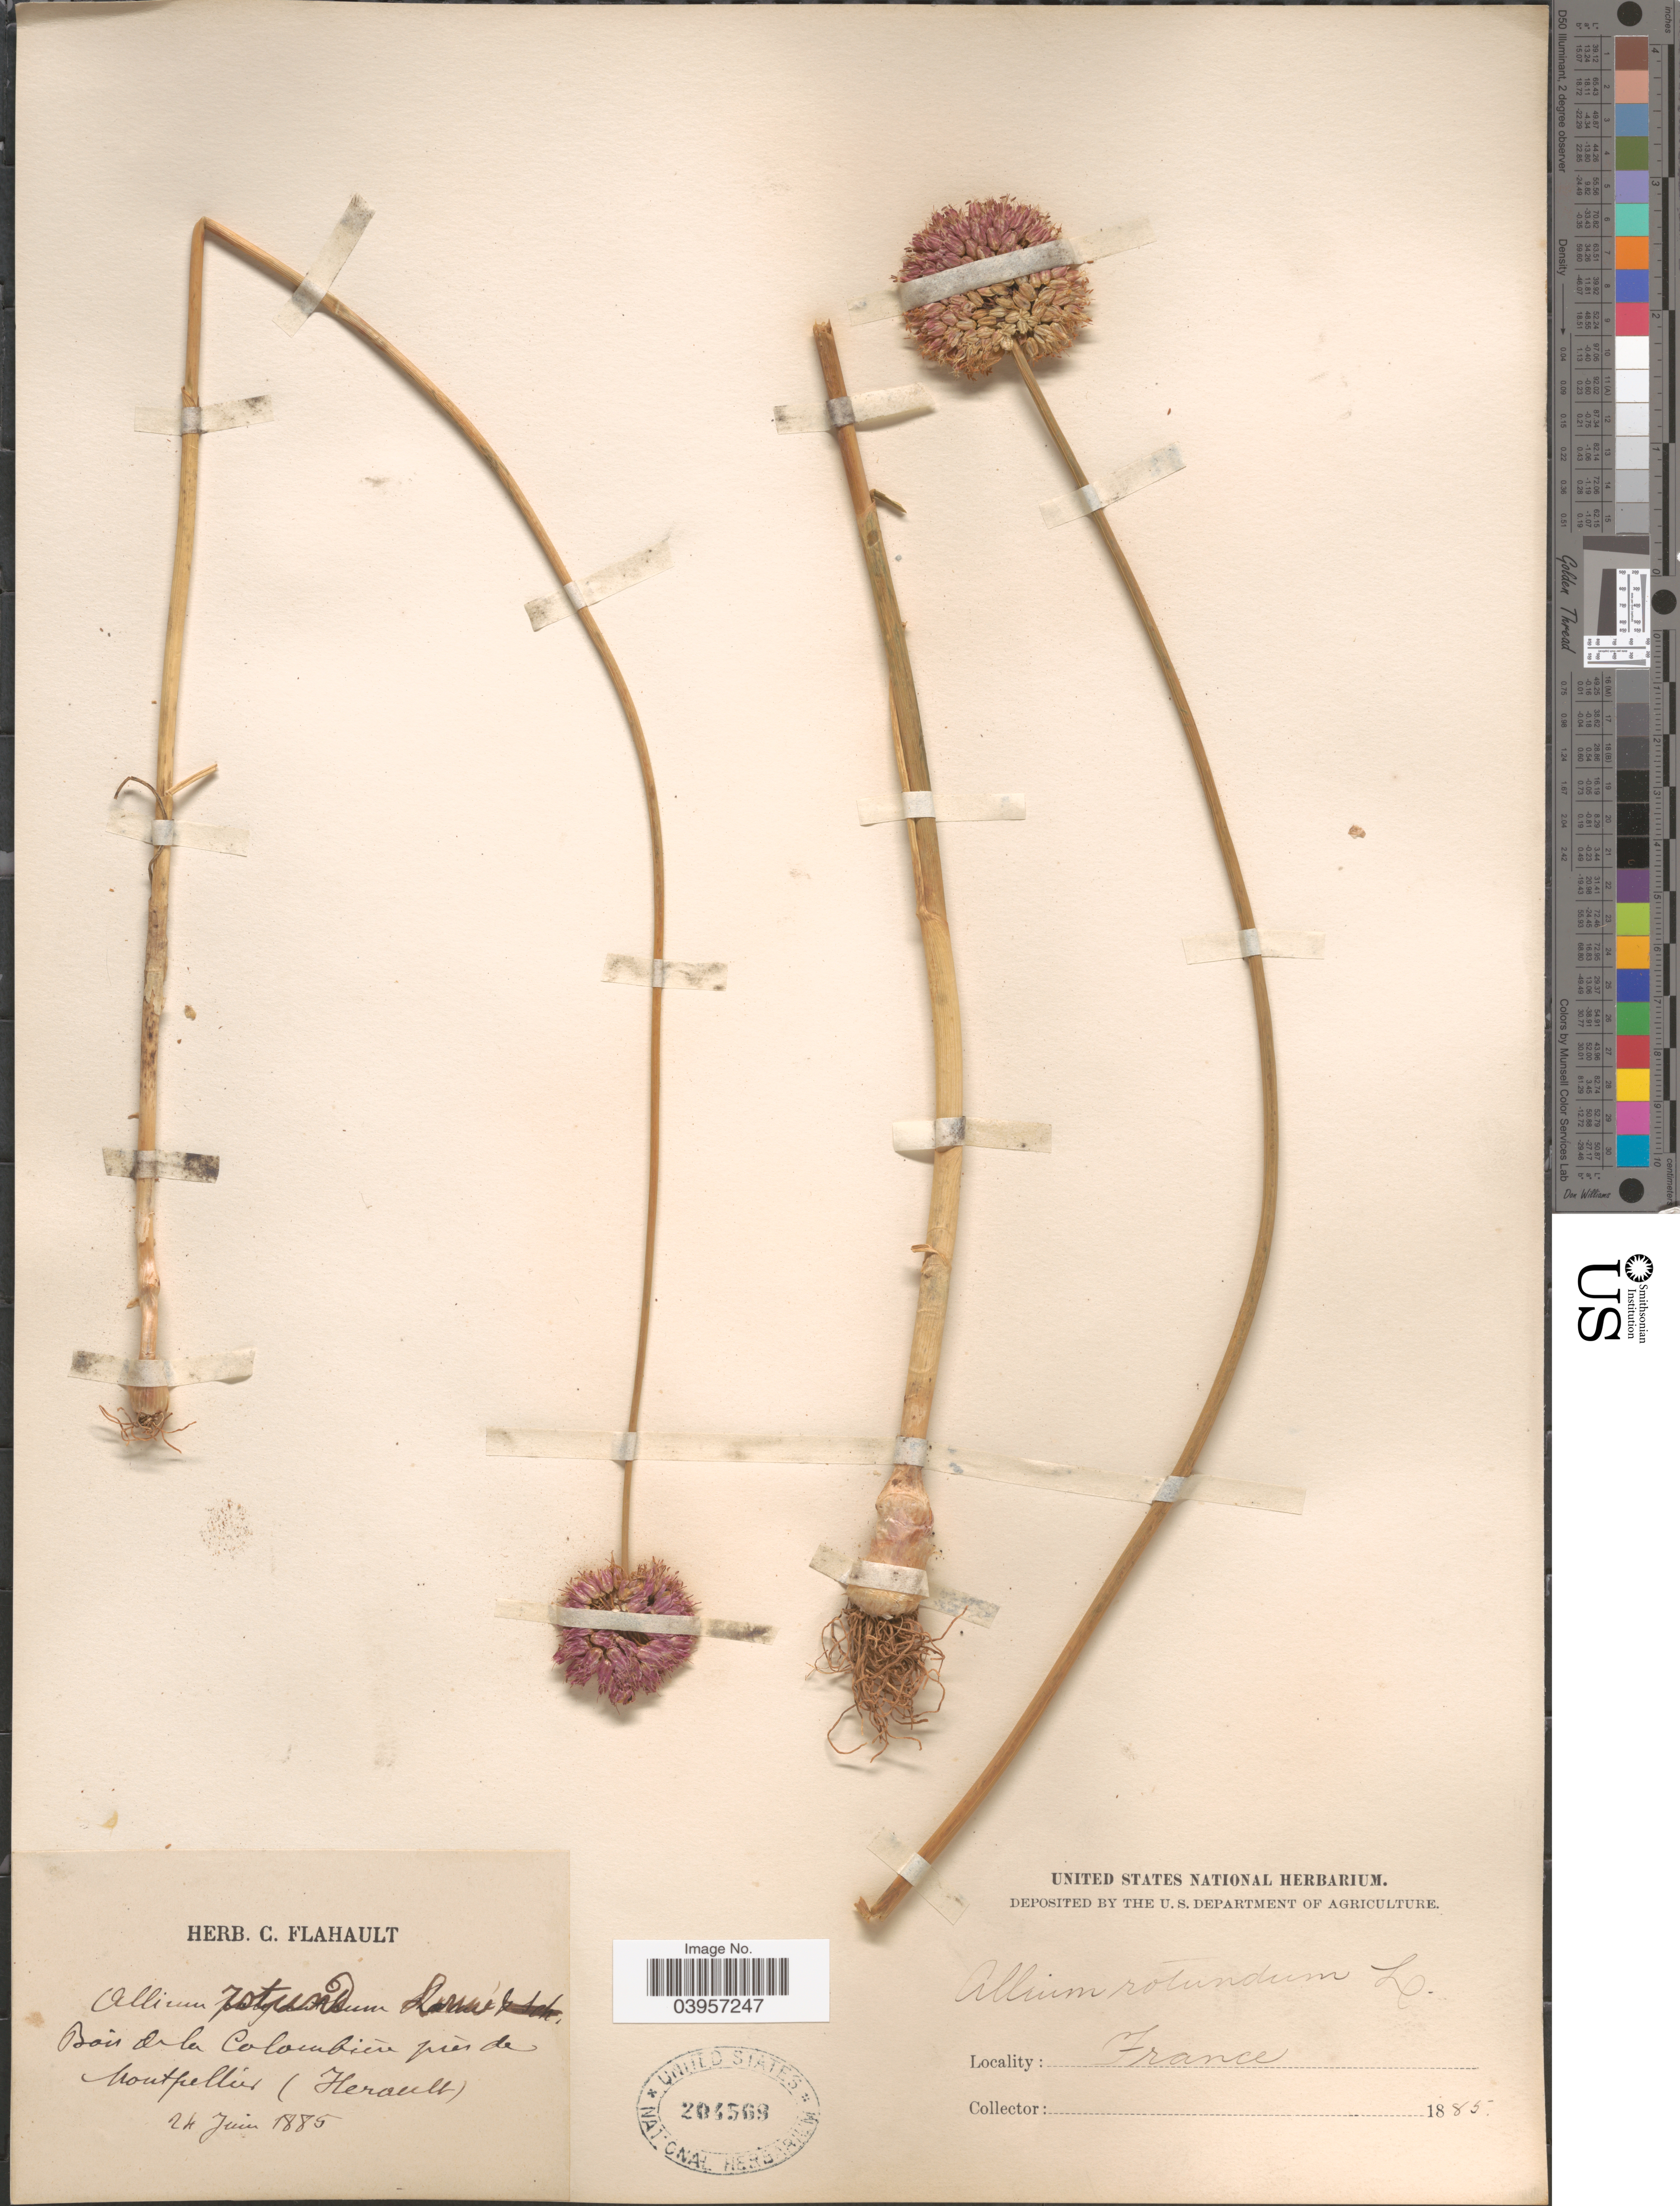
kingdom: Plantae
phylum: Tracheophyta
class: Liliopsida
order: Asparagales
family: Amaryllidaceae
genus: Allium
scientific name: Allium rotundum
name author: L.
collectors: ex herb. C. Flahault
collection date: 1885-06-24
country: France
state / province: Occitanie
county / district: Hérault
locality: Bois dela Colombiere pres de Montpellier (Herault).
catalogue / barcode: US 204569